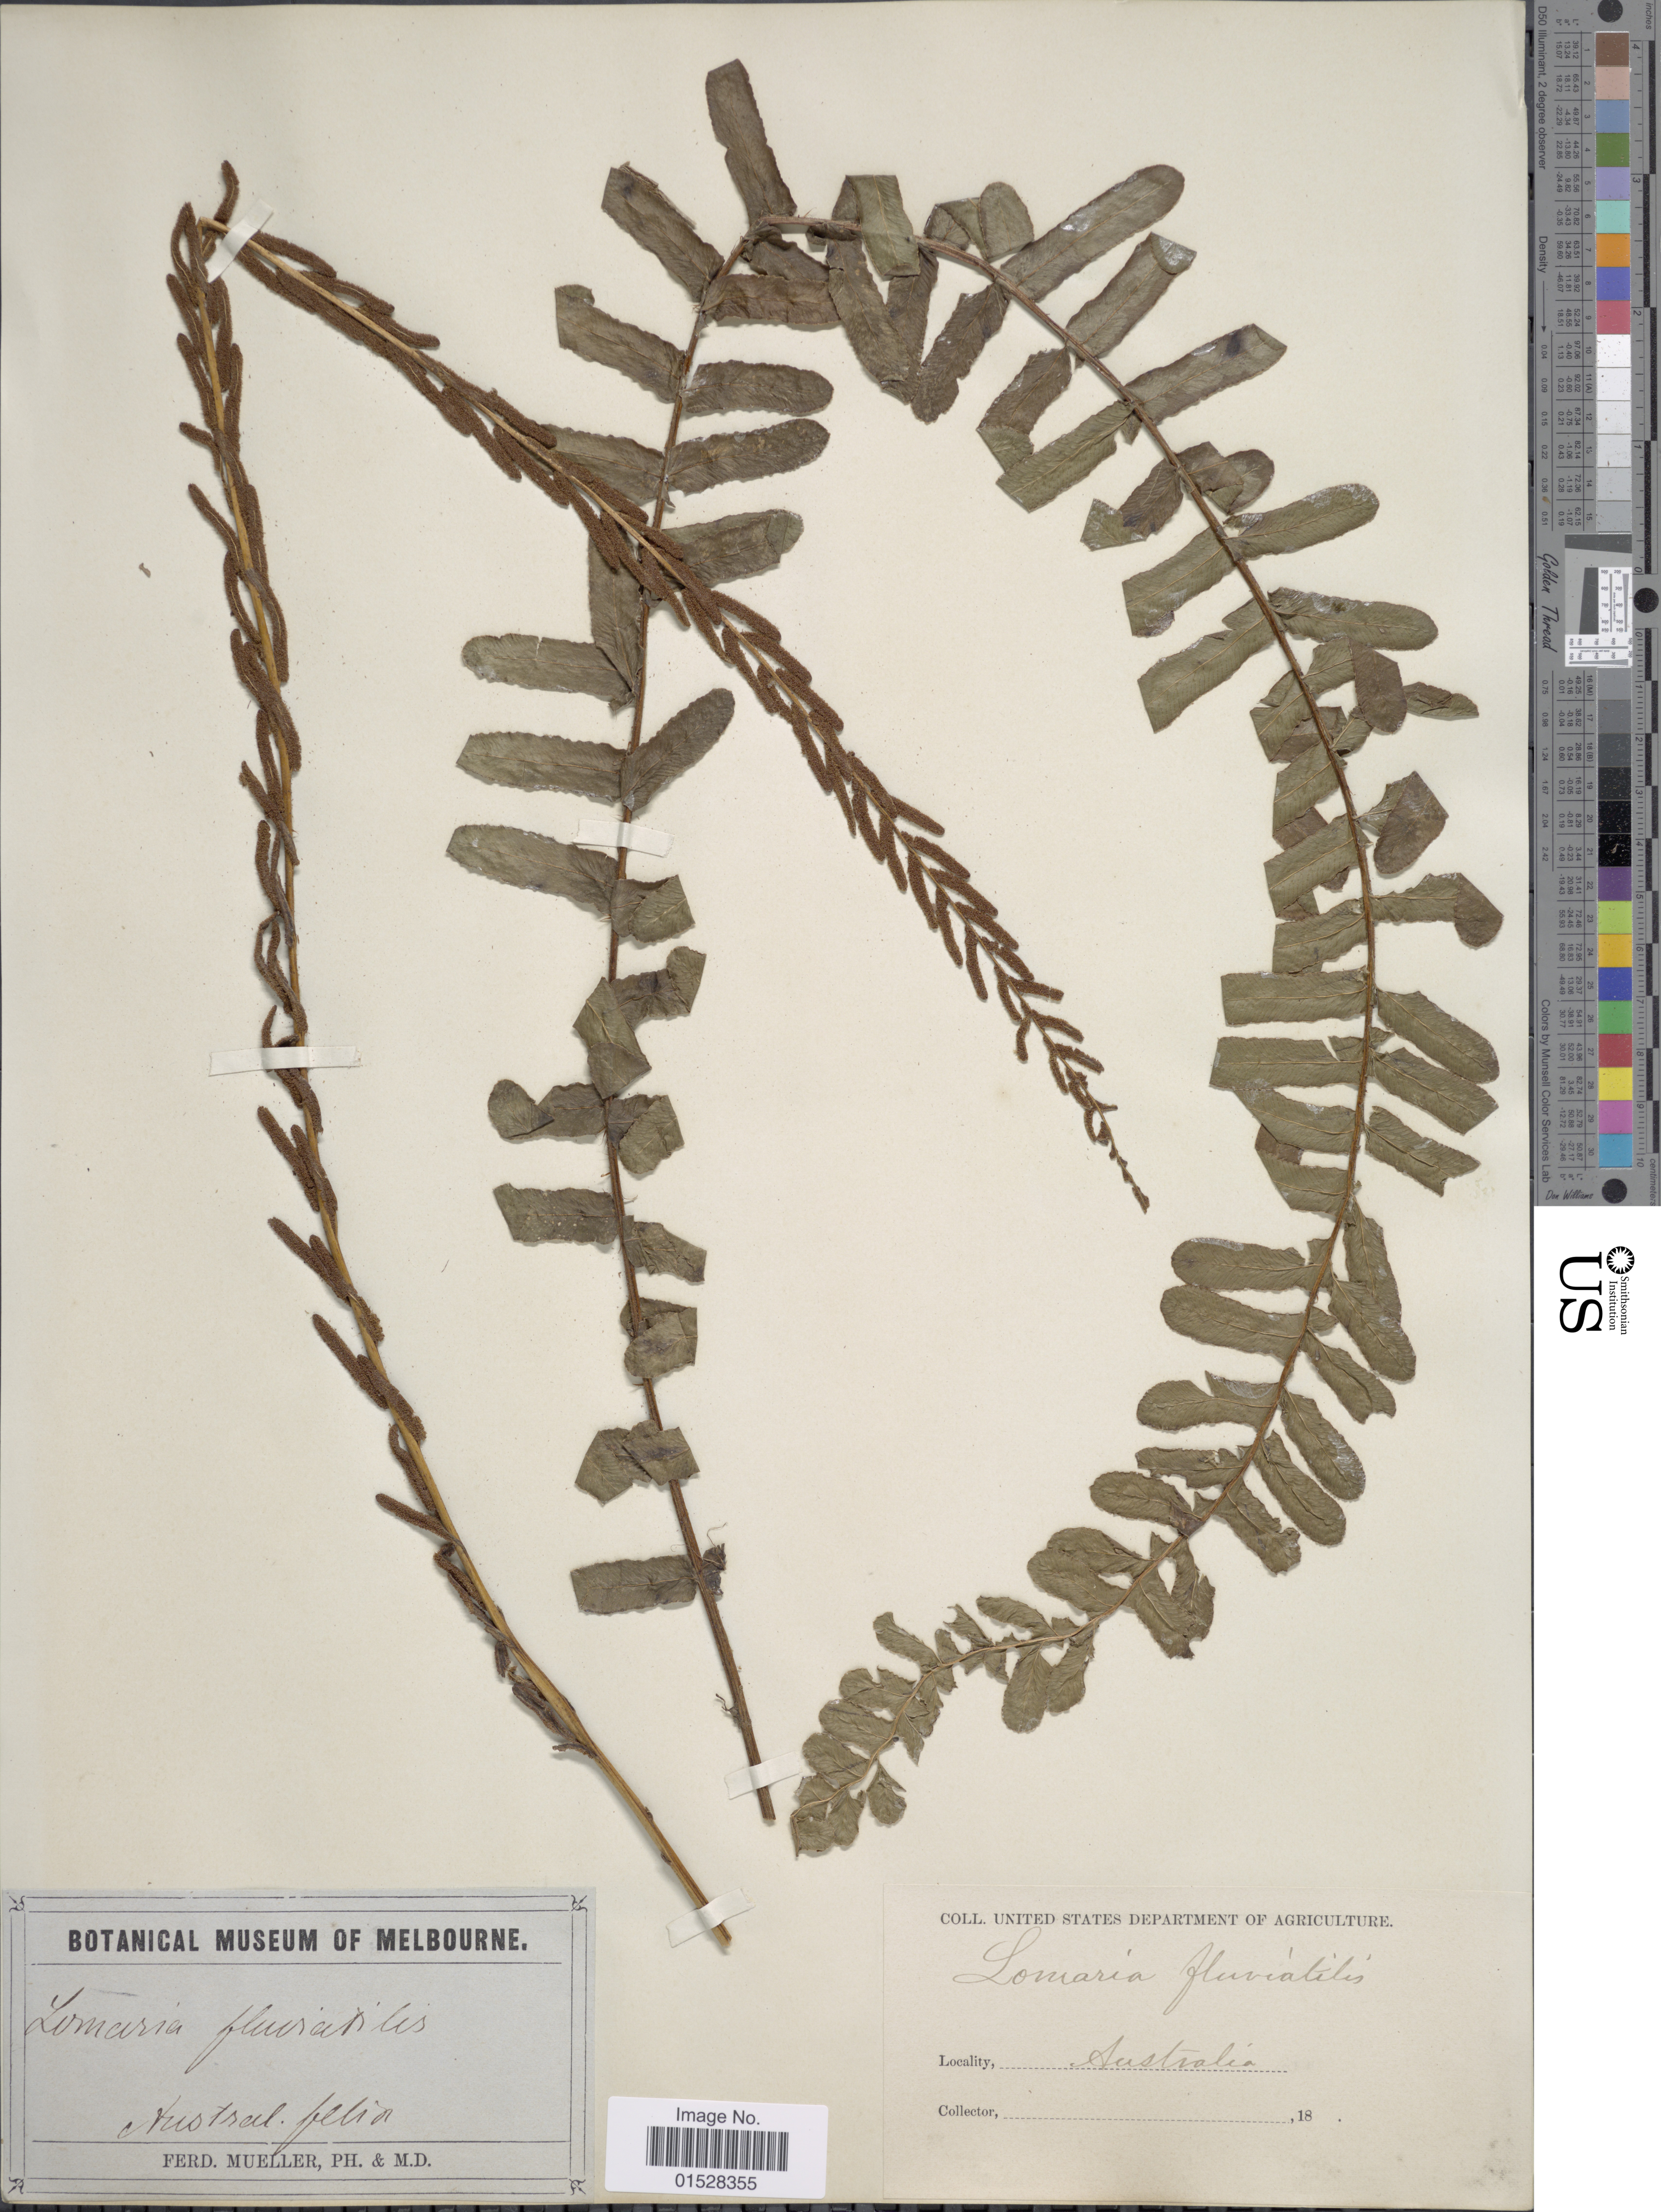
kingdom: Plantae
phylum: Tracheophyta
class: Polypodiopsida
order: Polypodiales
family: Blechnaceae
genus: Blechnum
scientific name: Blechnum fluviatile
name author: (R. Br.) E.J. Lowe ex Salomon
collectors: B. von Mueller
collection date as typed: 18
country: Australia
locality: Twotreil. Felia. [unsure placement]